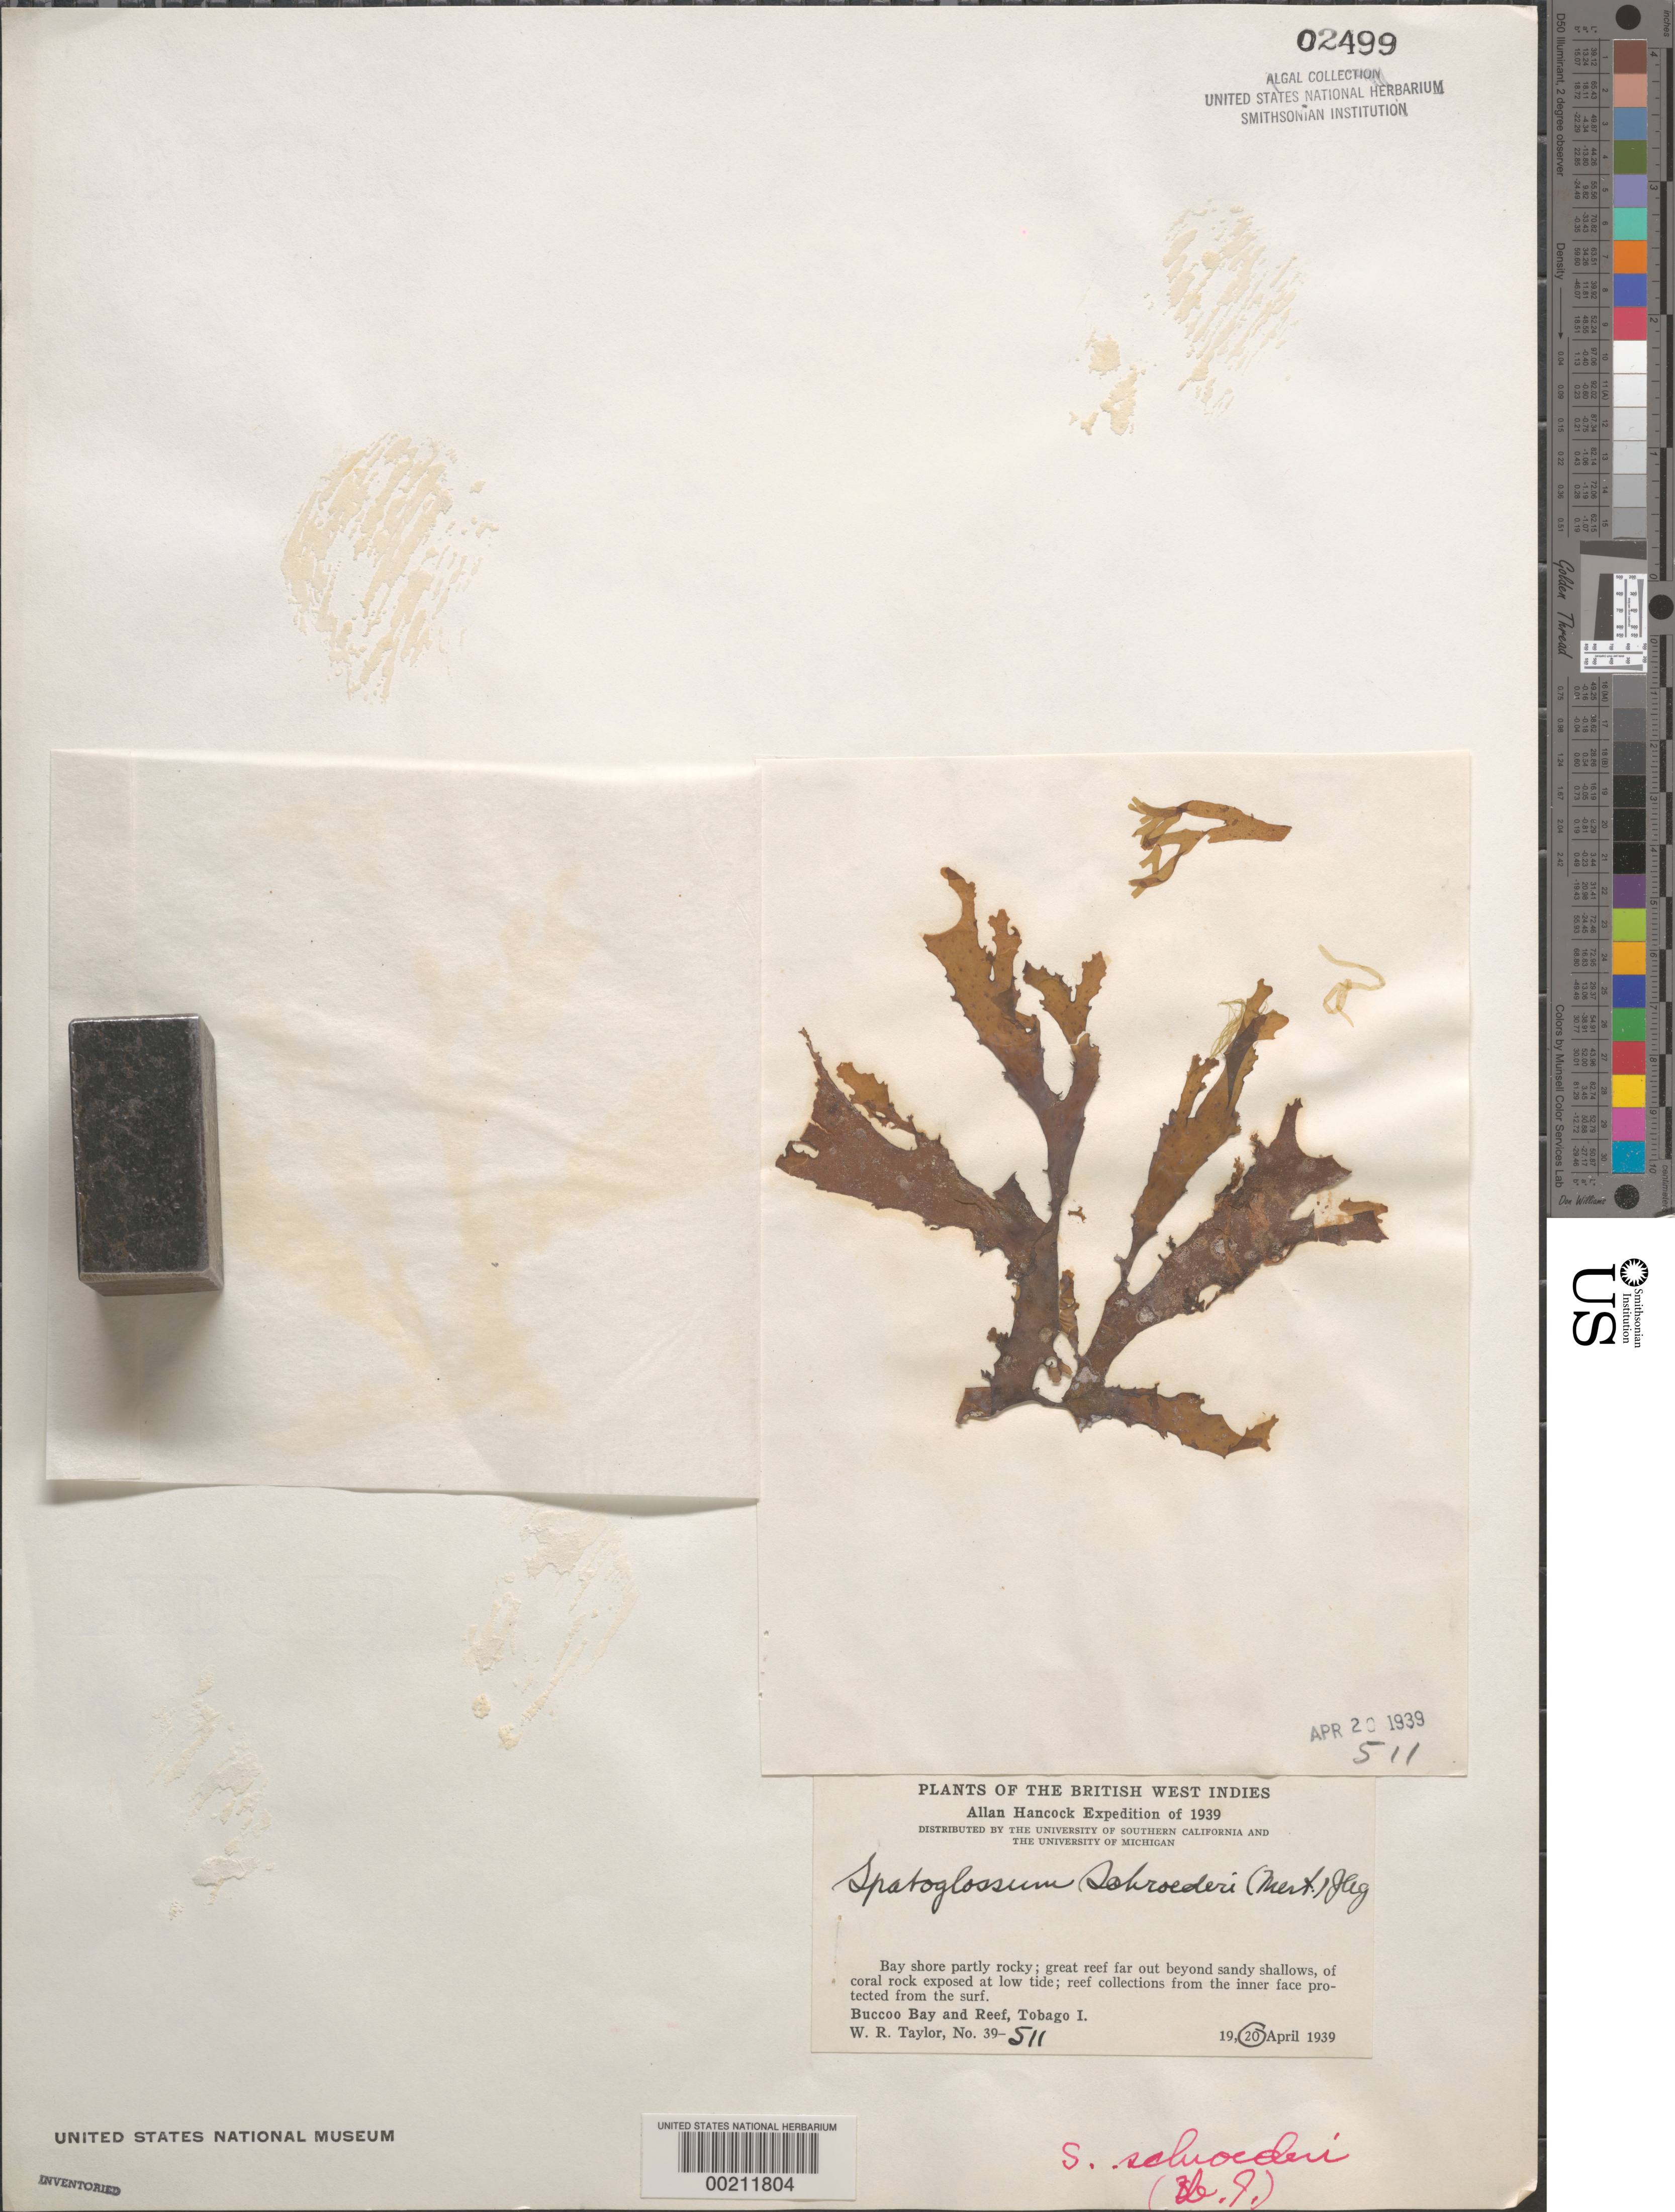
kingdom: Chromista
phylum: Ochrophyta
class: Phaeophyceae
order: Dictyotales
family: Dictyotaceae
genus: Spatoglossum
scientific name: Spatoglossum schroederi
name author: (C. Agardh) Kütz.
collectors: W. R. Taylor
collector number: WRT 39-511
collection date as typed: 20 April 1939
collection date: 1939-04-20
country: Trinidad and Tobago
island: Tobago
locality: Bucco Bay (Buccoo Bay) and Bucco Reef (Buccoo Reef)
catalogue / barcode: US 2499